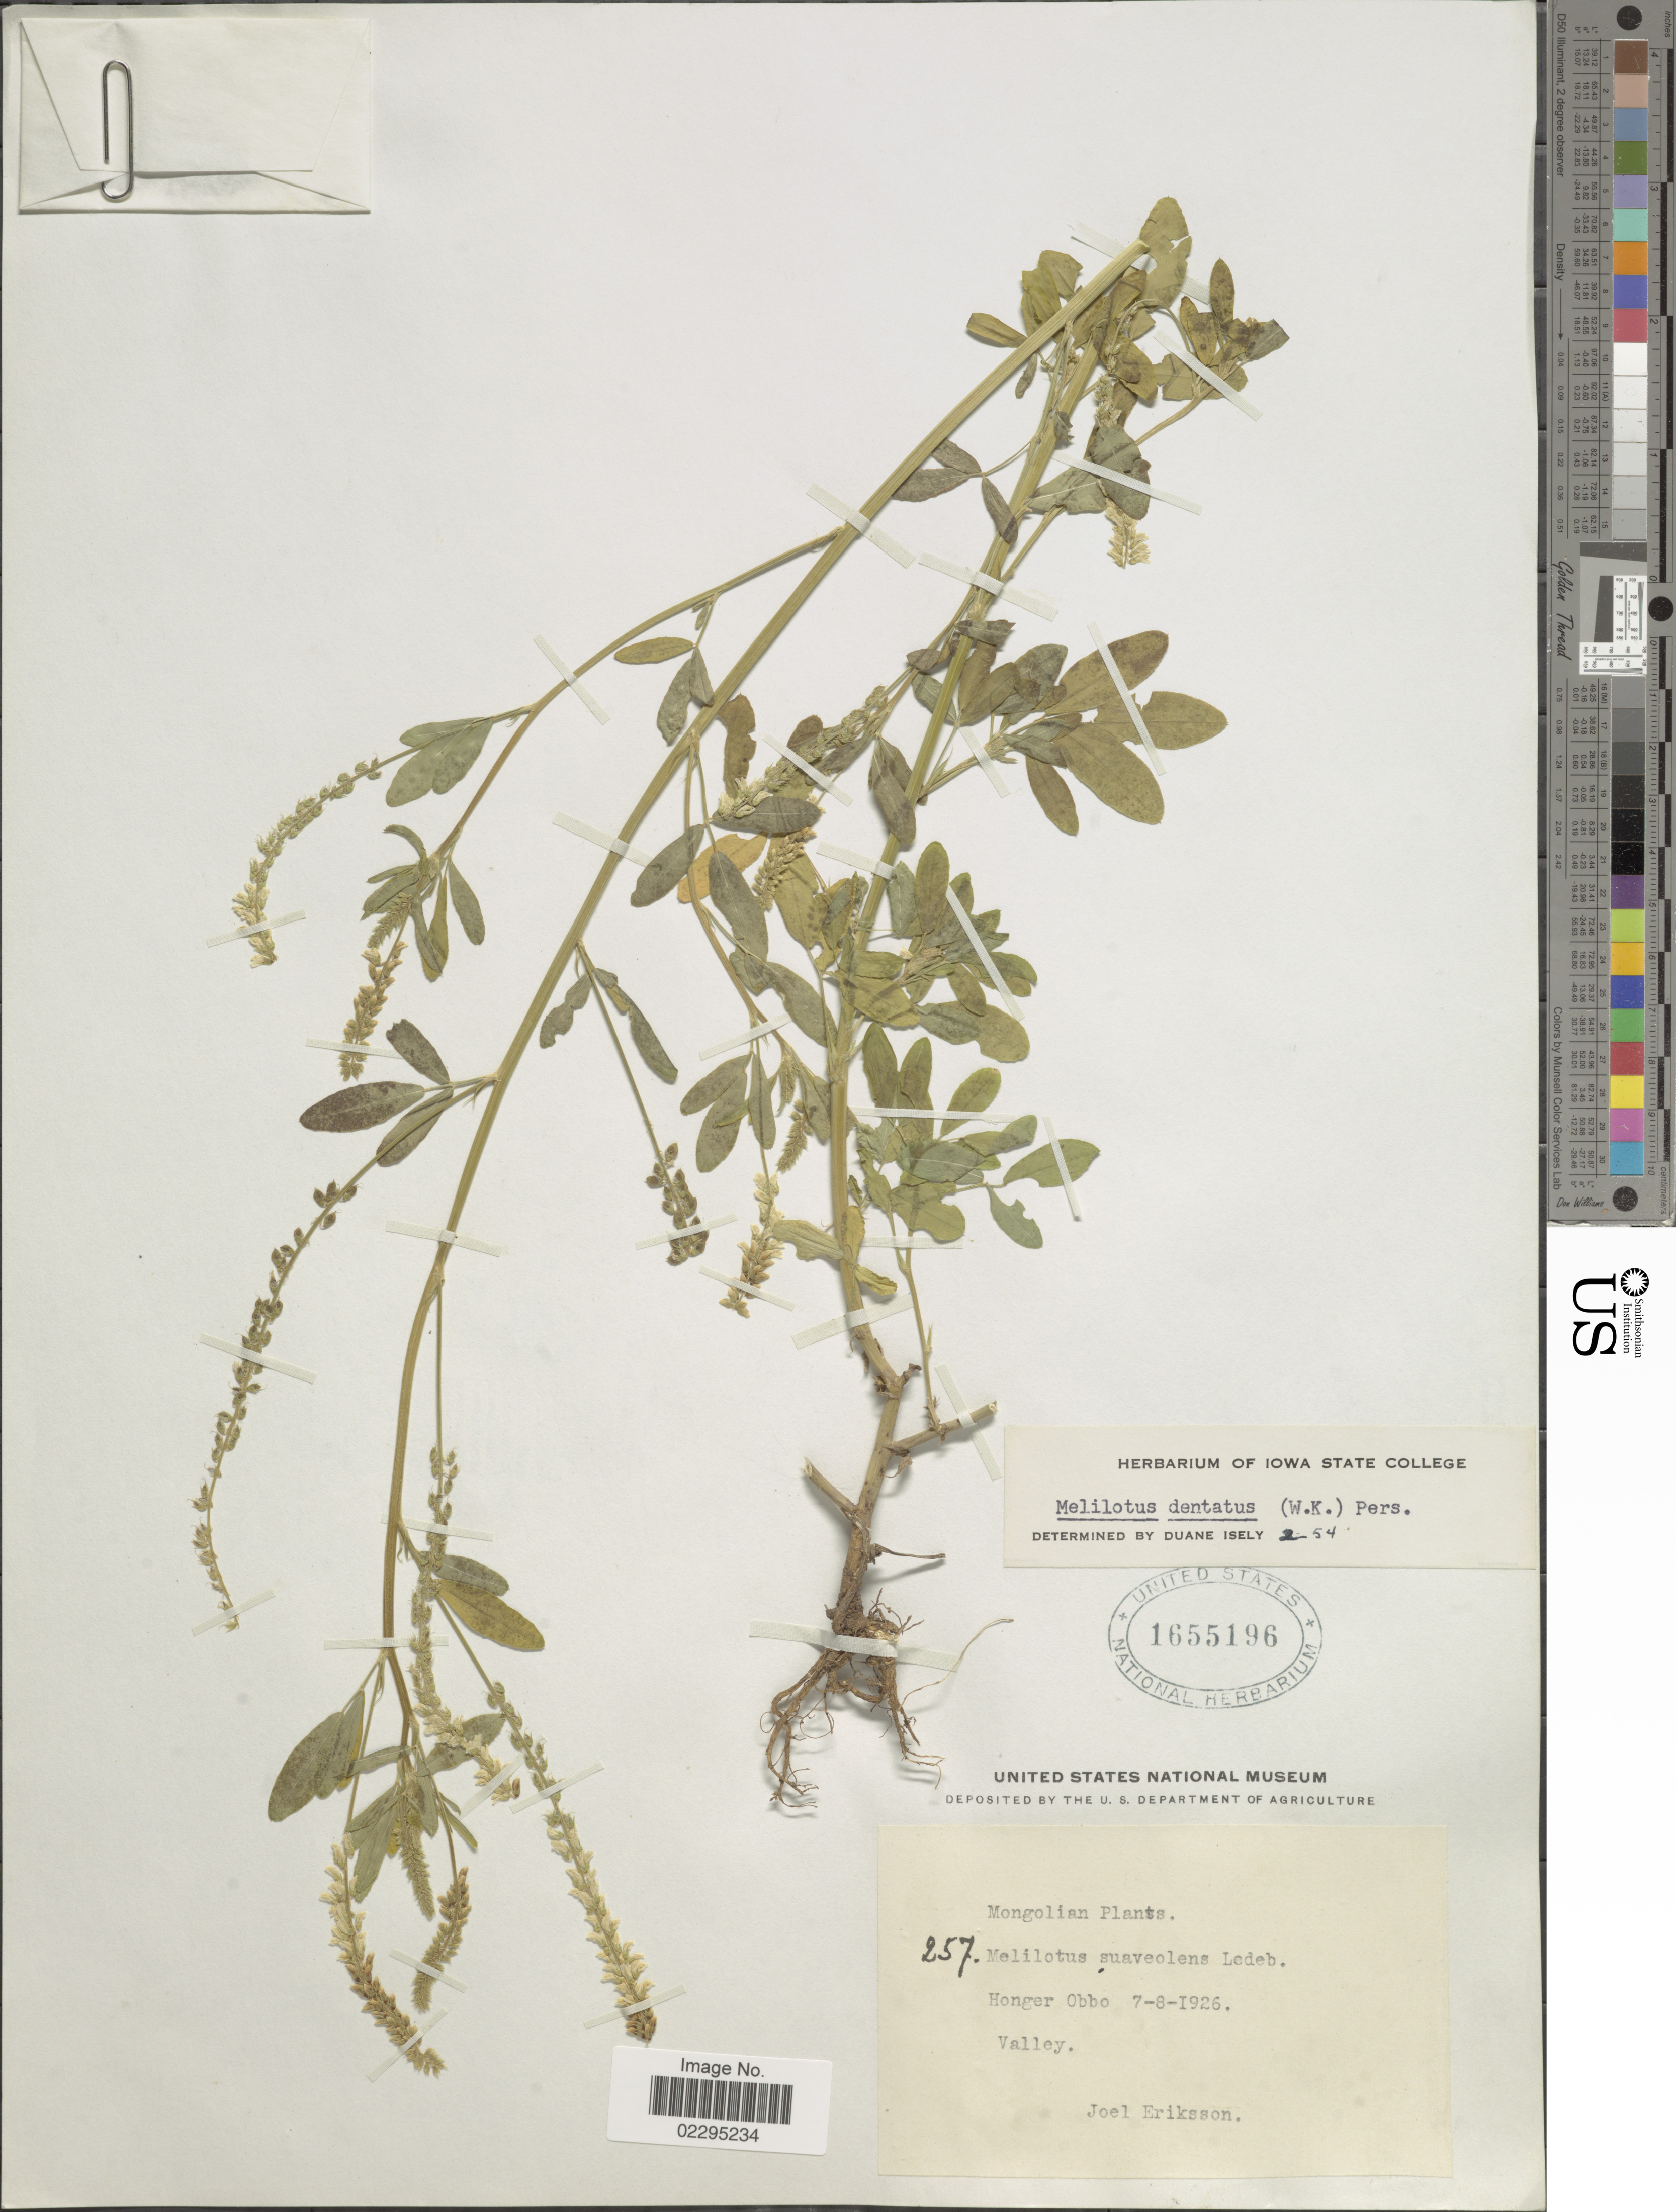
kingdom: Plantae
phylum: Tracheophyta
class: Magnoliopsida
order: Fabales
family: Fabaceae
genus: Melilotus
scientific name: Melilotus dentatus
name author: (Waldst. & Kit.) Pers.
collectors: J. Eriksson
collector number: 257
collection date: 1926-08-07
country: Mongolia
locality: Mongolian Plants. Honger Obbo. Valley.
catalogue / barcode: US 1655196